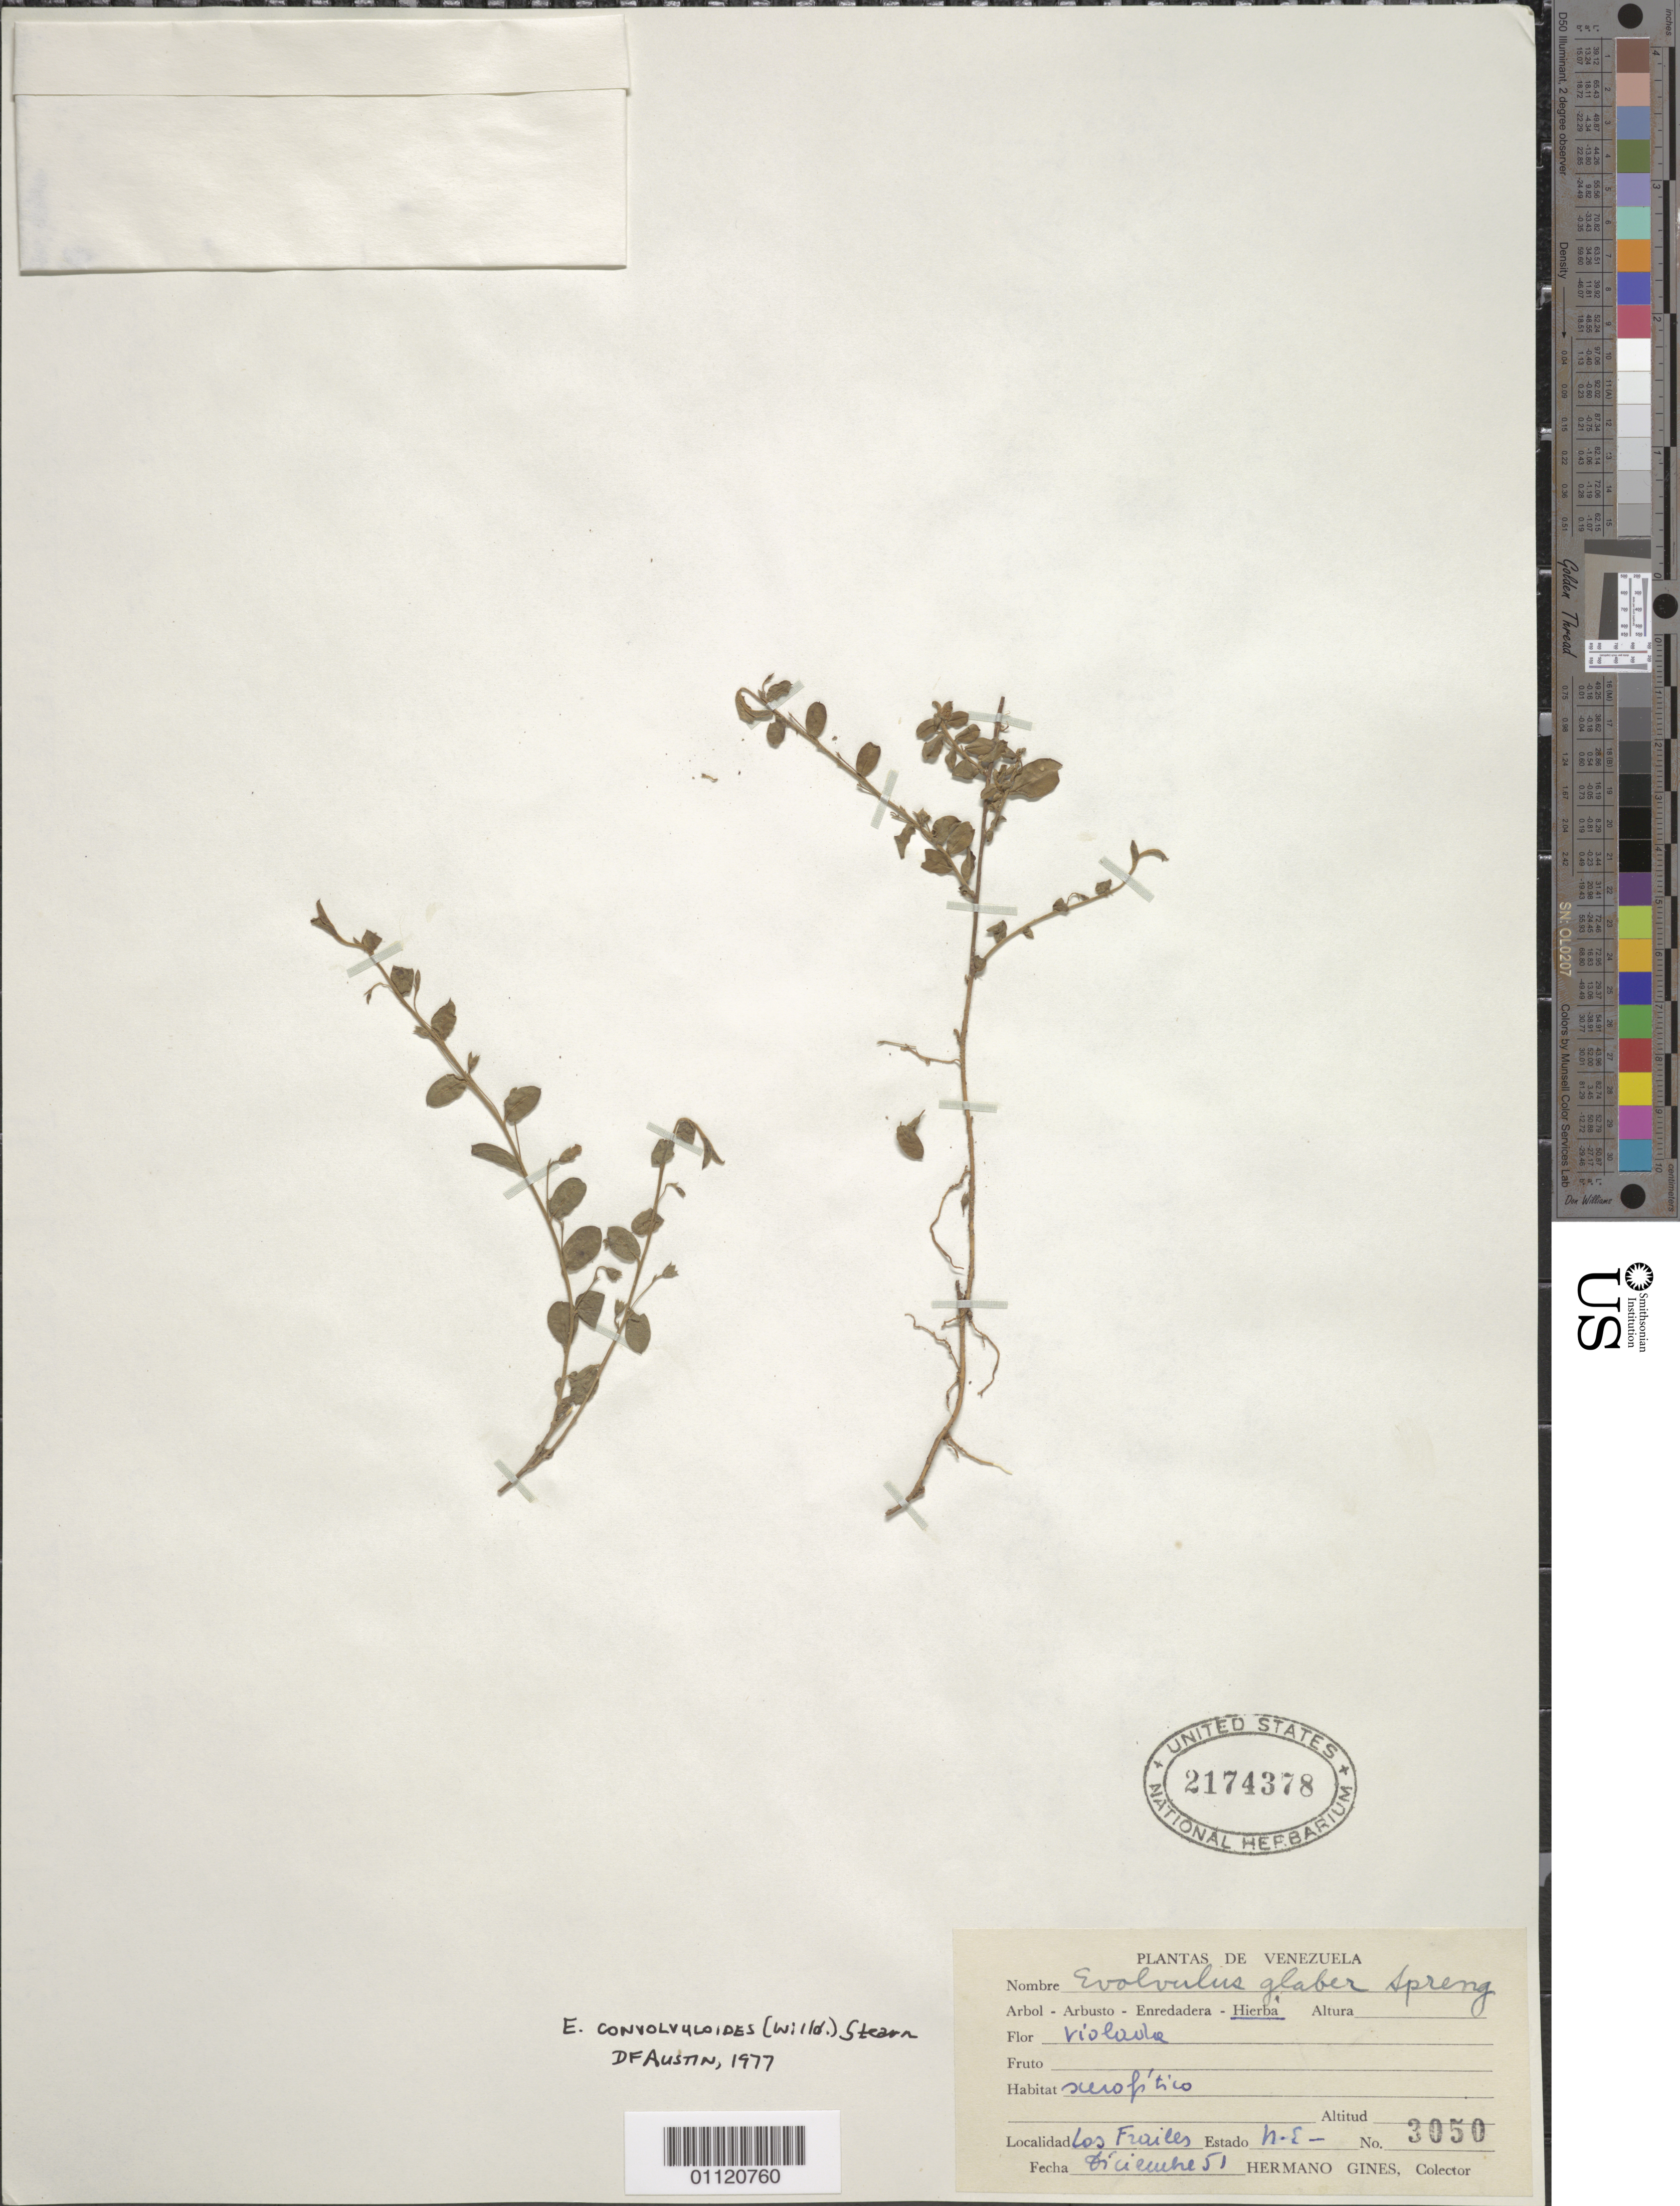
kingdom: Plantae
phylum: Tracheophyta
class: Magnoliopsida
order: Solanales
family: Convolvulaceae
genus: Evolvulus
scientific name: Evolvulus convolvuloides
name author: (Willd. ex Schult.) Stearn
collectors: Bro. Gines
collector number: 3050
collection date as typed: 01 Dec 1951 to 31 Dec 1951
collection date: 1951-12-01/1951-12-31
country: Venezuela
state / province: Nueva Esparta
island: Margarita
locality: Los Frailes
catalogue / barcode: US 2174378